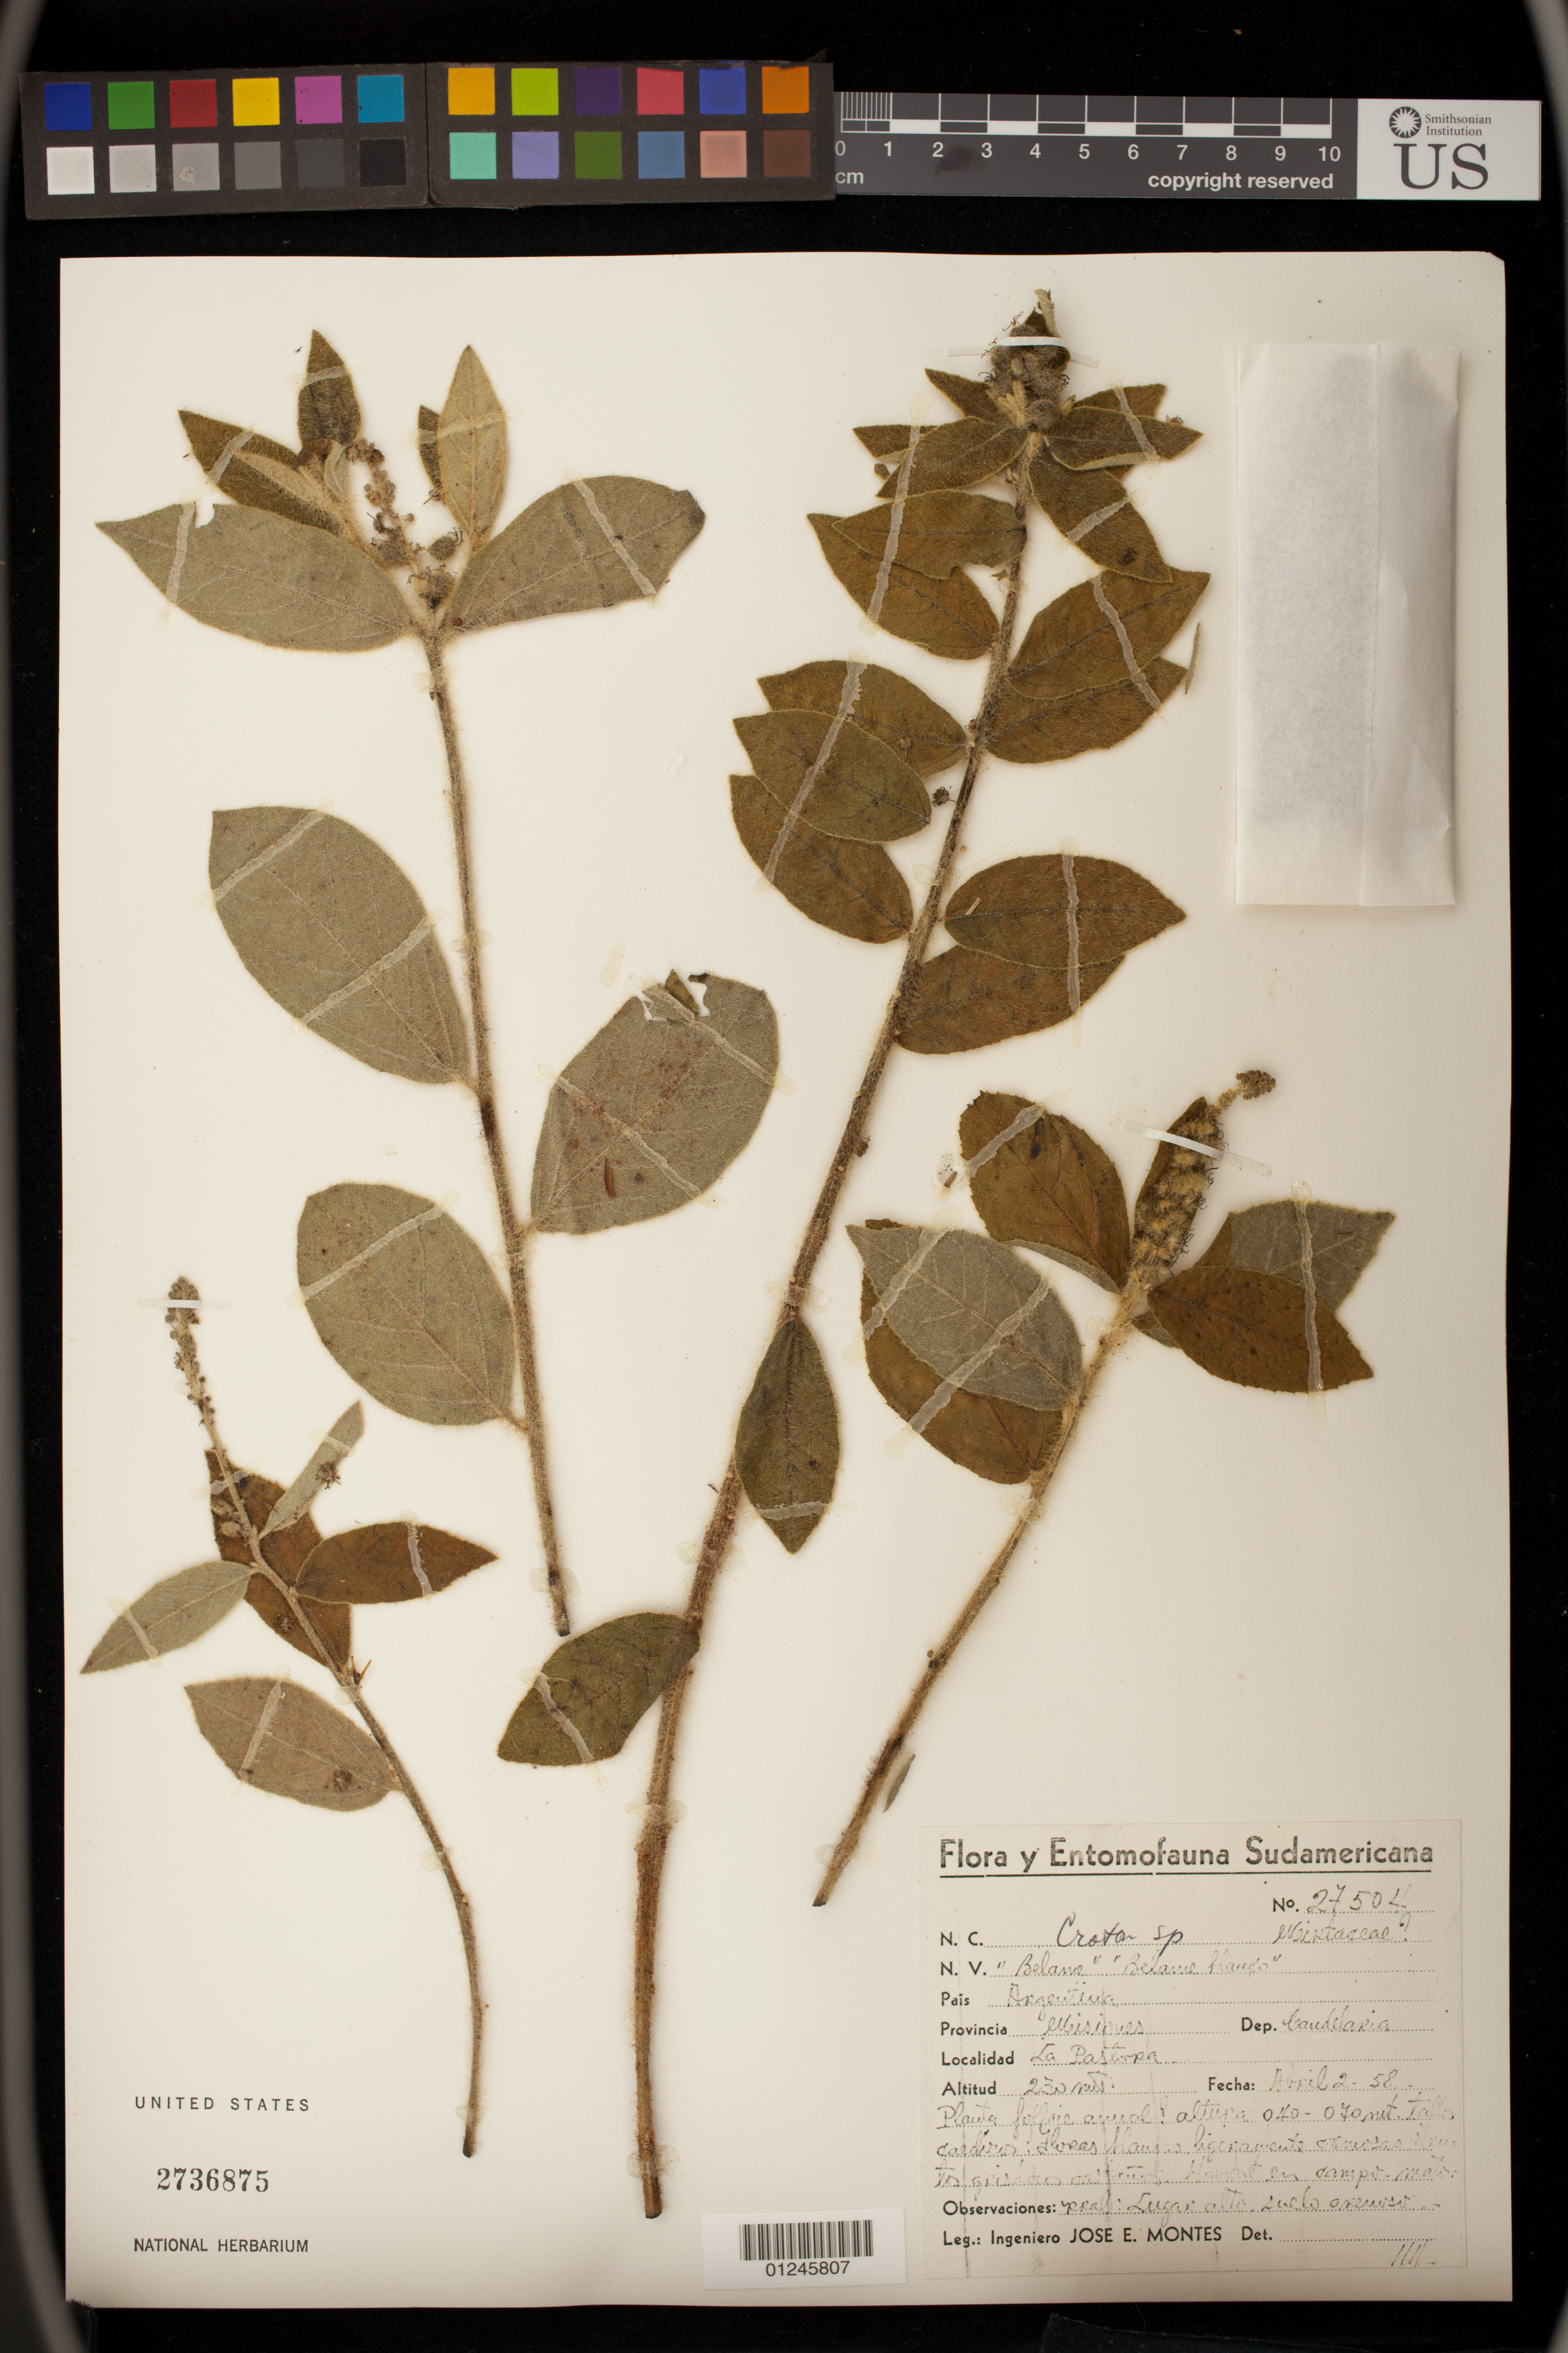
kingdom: Plantae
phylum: Tracheophyta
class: Magnoliopsida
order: Malpighiales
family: Euphorbiaceae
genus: Croton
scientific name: Croton missionum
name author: Croizat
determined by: Berry, P. E., (WIS), University of Wisconsin - Madison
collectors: J. E. Montes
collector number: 27504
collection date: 1958-04-02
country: Argentina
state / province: Misiones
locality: Candelaria.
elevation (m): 230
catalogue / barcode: US 2736875